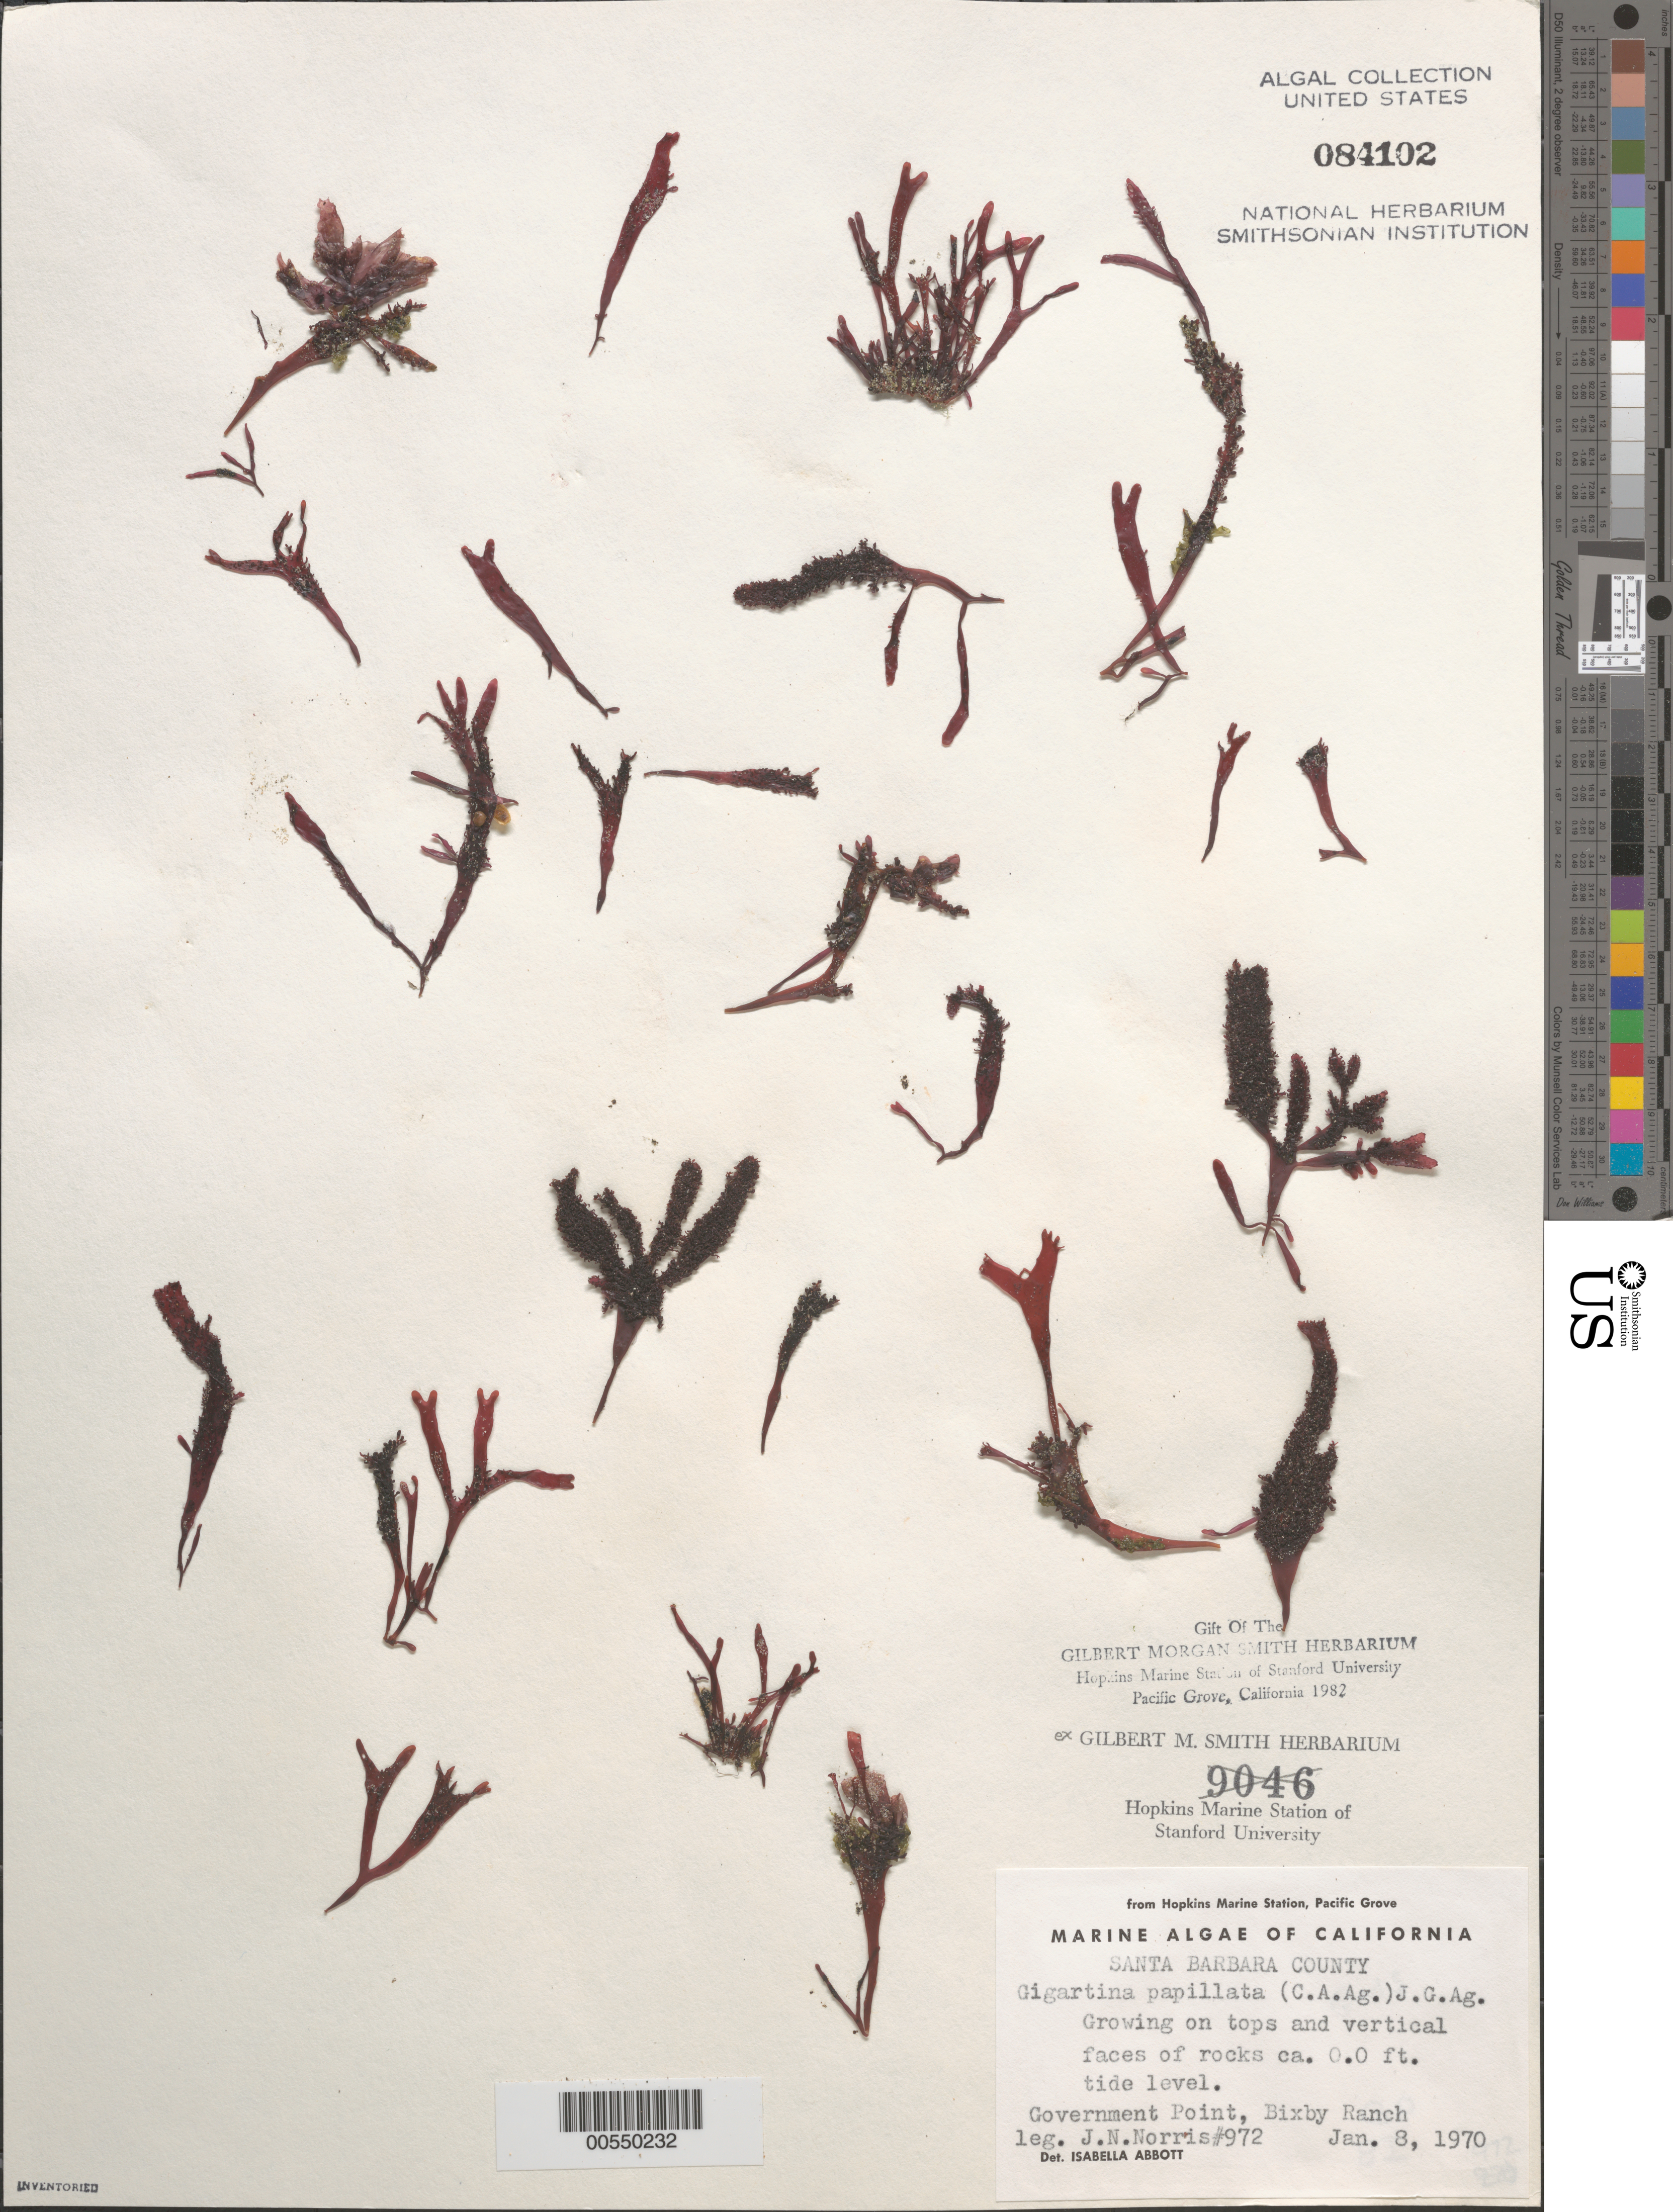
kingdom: Plantae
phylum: Rhodophyta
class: Florideophyceae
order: Gigartinales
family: Phyllophoraceae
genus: Mastocarpus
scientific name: Mastocarpus papillatus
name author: (C. Agardh) Kütz.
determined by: Algae name updating Project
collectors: J. N. Norris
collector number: JN-972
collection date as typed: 08 Jan 1970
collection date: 1970-01-08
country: United States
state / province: California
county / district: Santa Barbara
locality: Government Point, Bixby Ranch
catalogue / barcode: US 84102